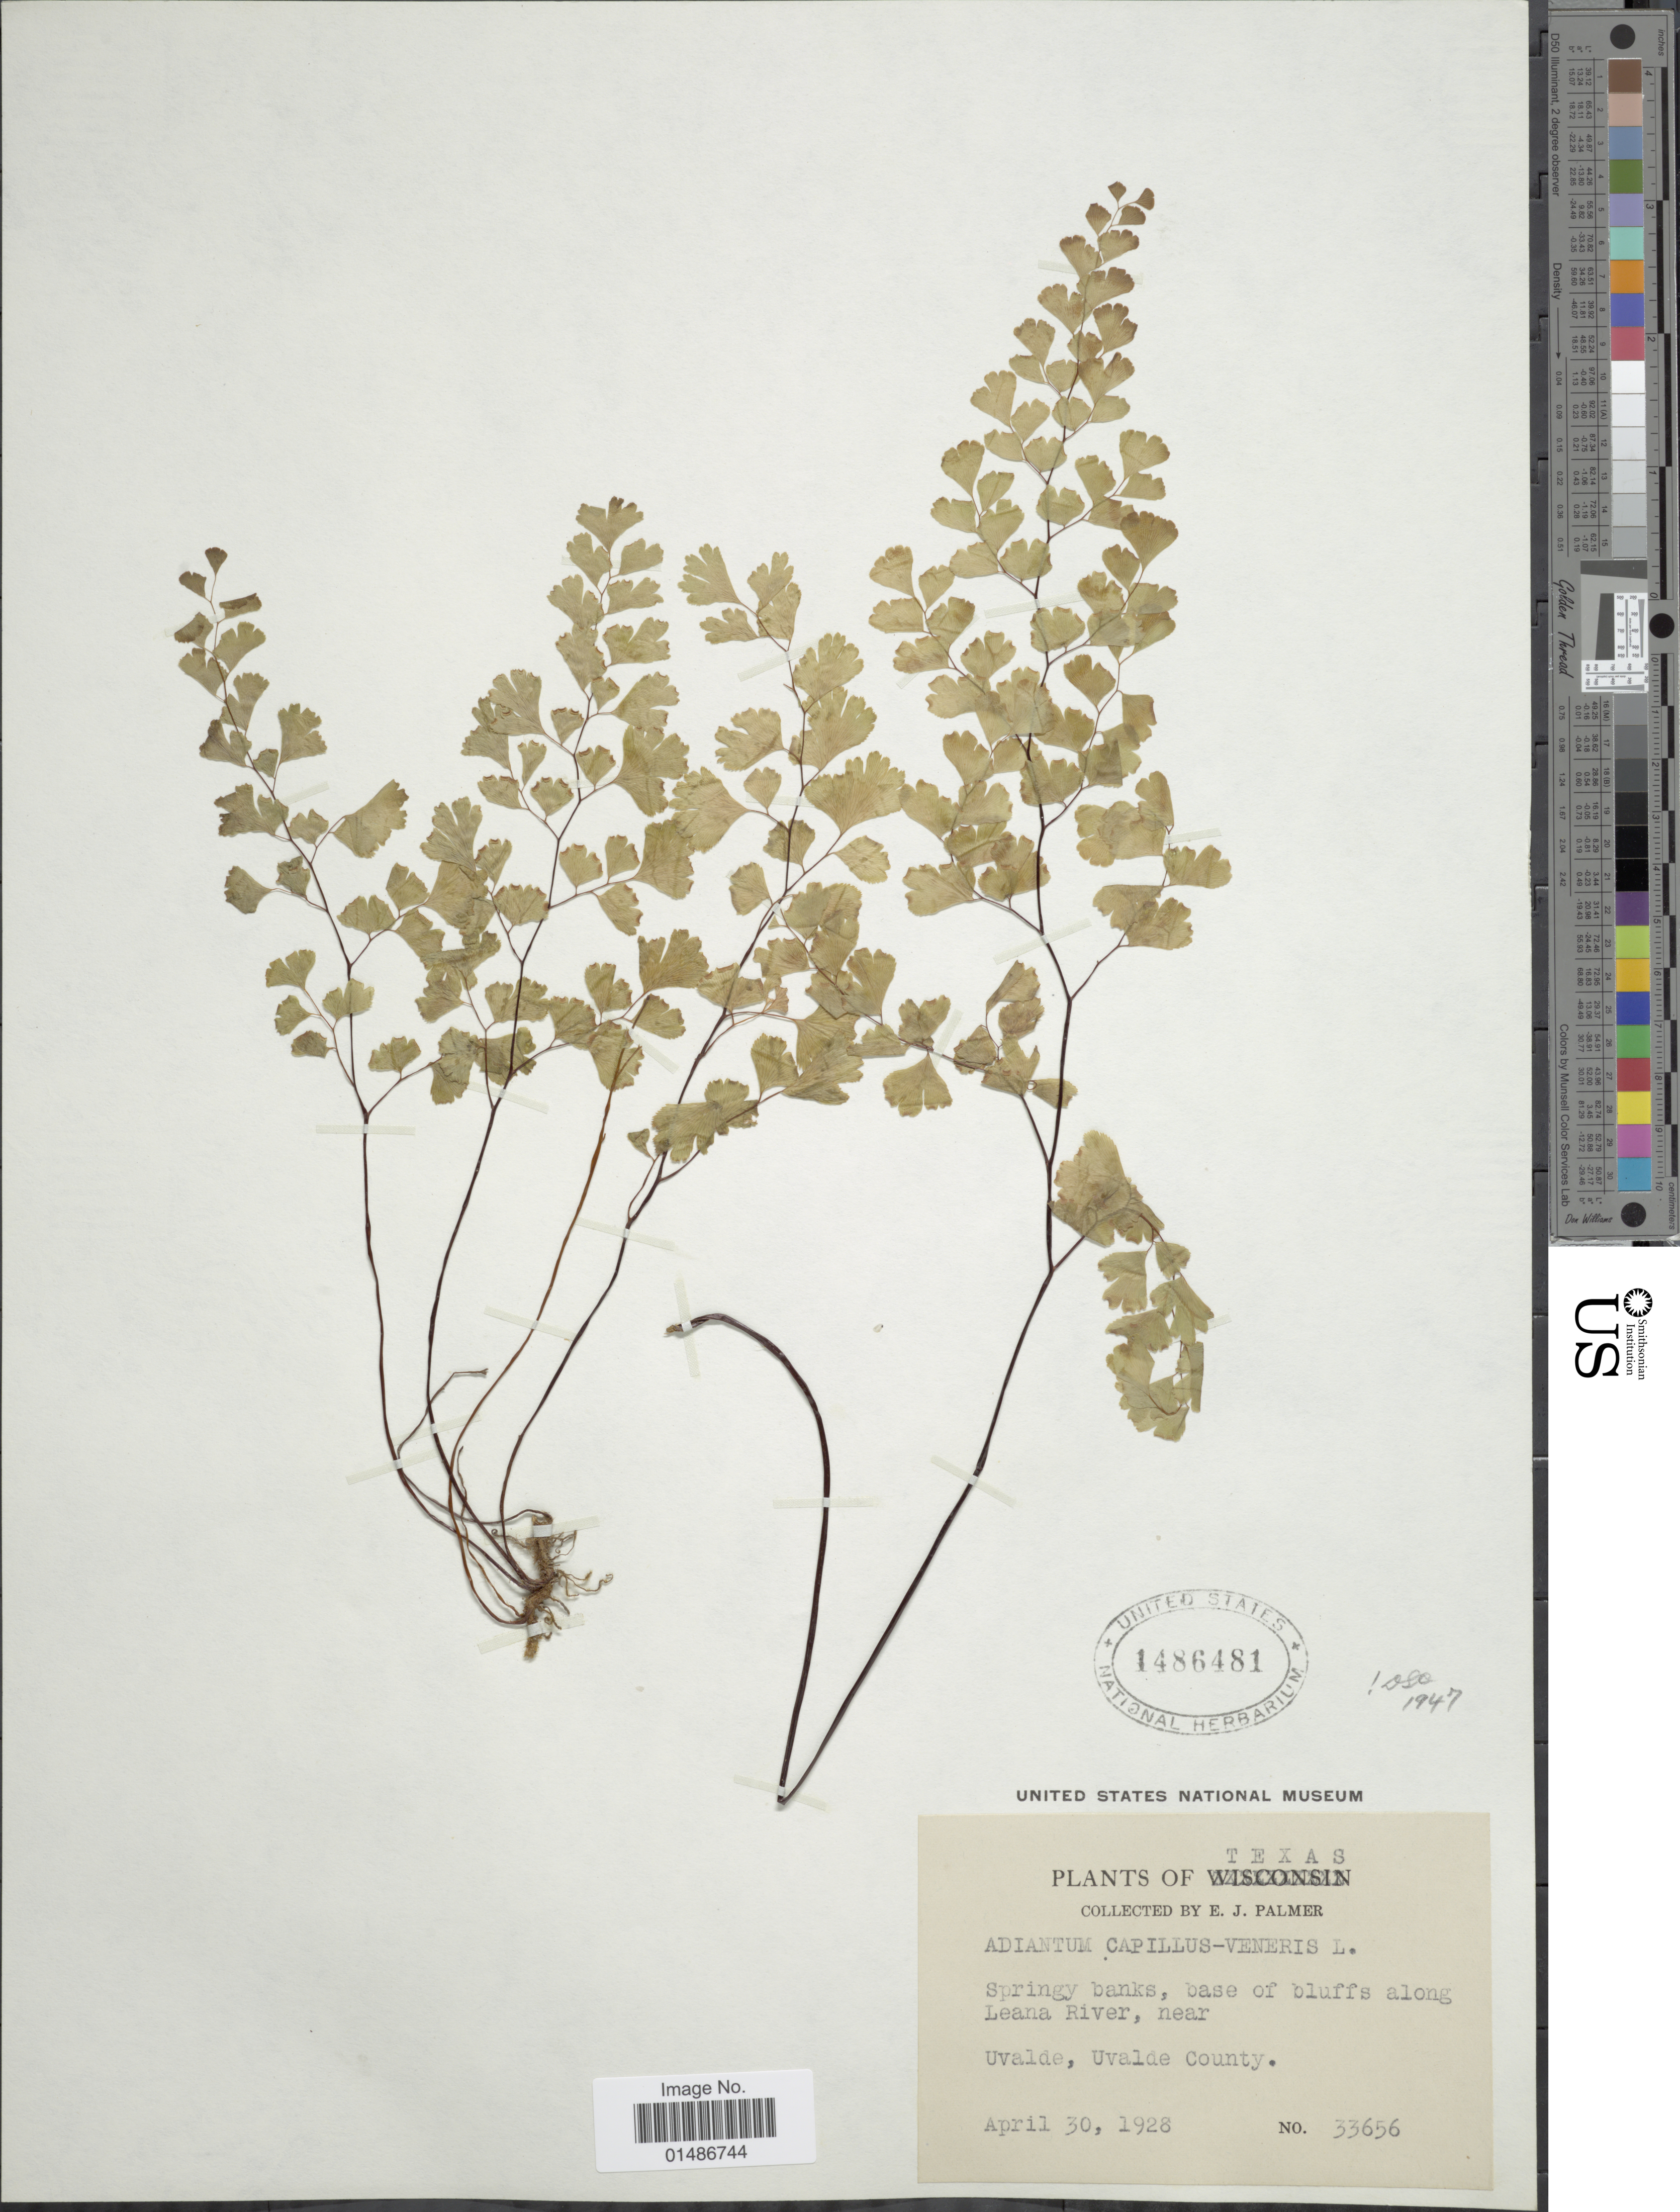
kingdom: Plantae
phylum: Tracheophyta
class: Polypodiopsida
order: Polypodiales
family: Pteridaceae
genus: Adiantum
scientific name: Adiantum capillus-veneris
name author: L.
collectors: E. J. Palmer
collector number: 33656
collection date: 1928-04-30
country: United States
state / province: Texas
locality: Springy banks, base of bluffs along Leana River, near Uvalde, Uvalde County.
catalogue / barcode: US 1486481